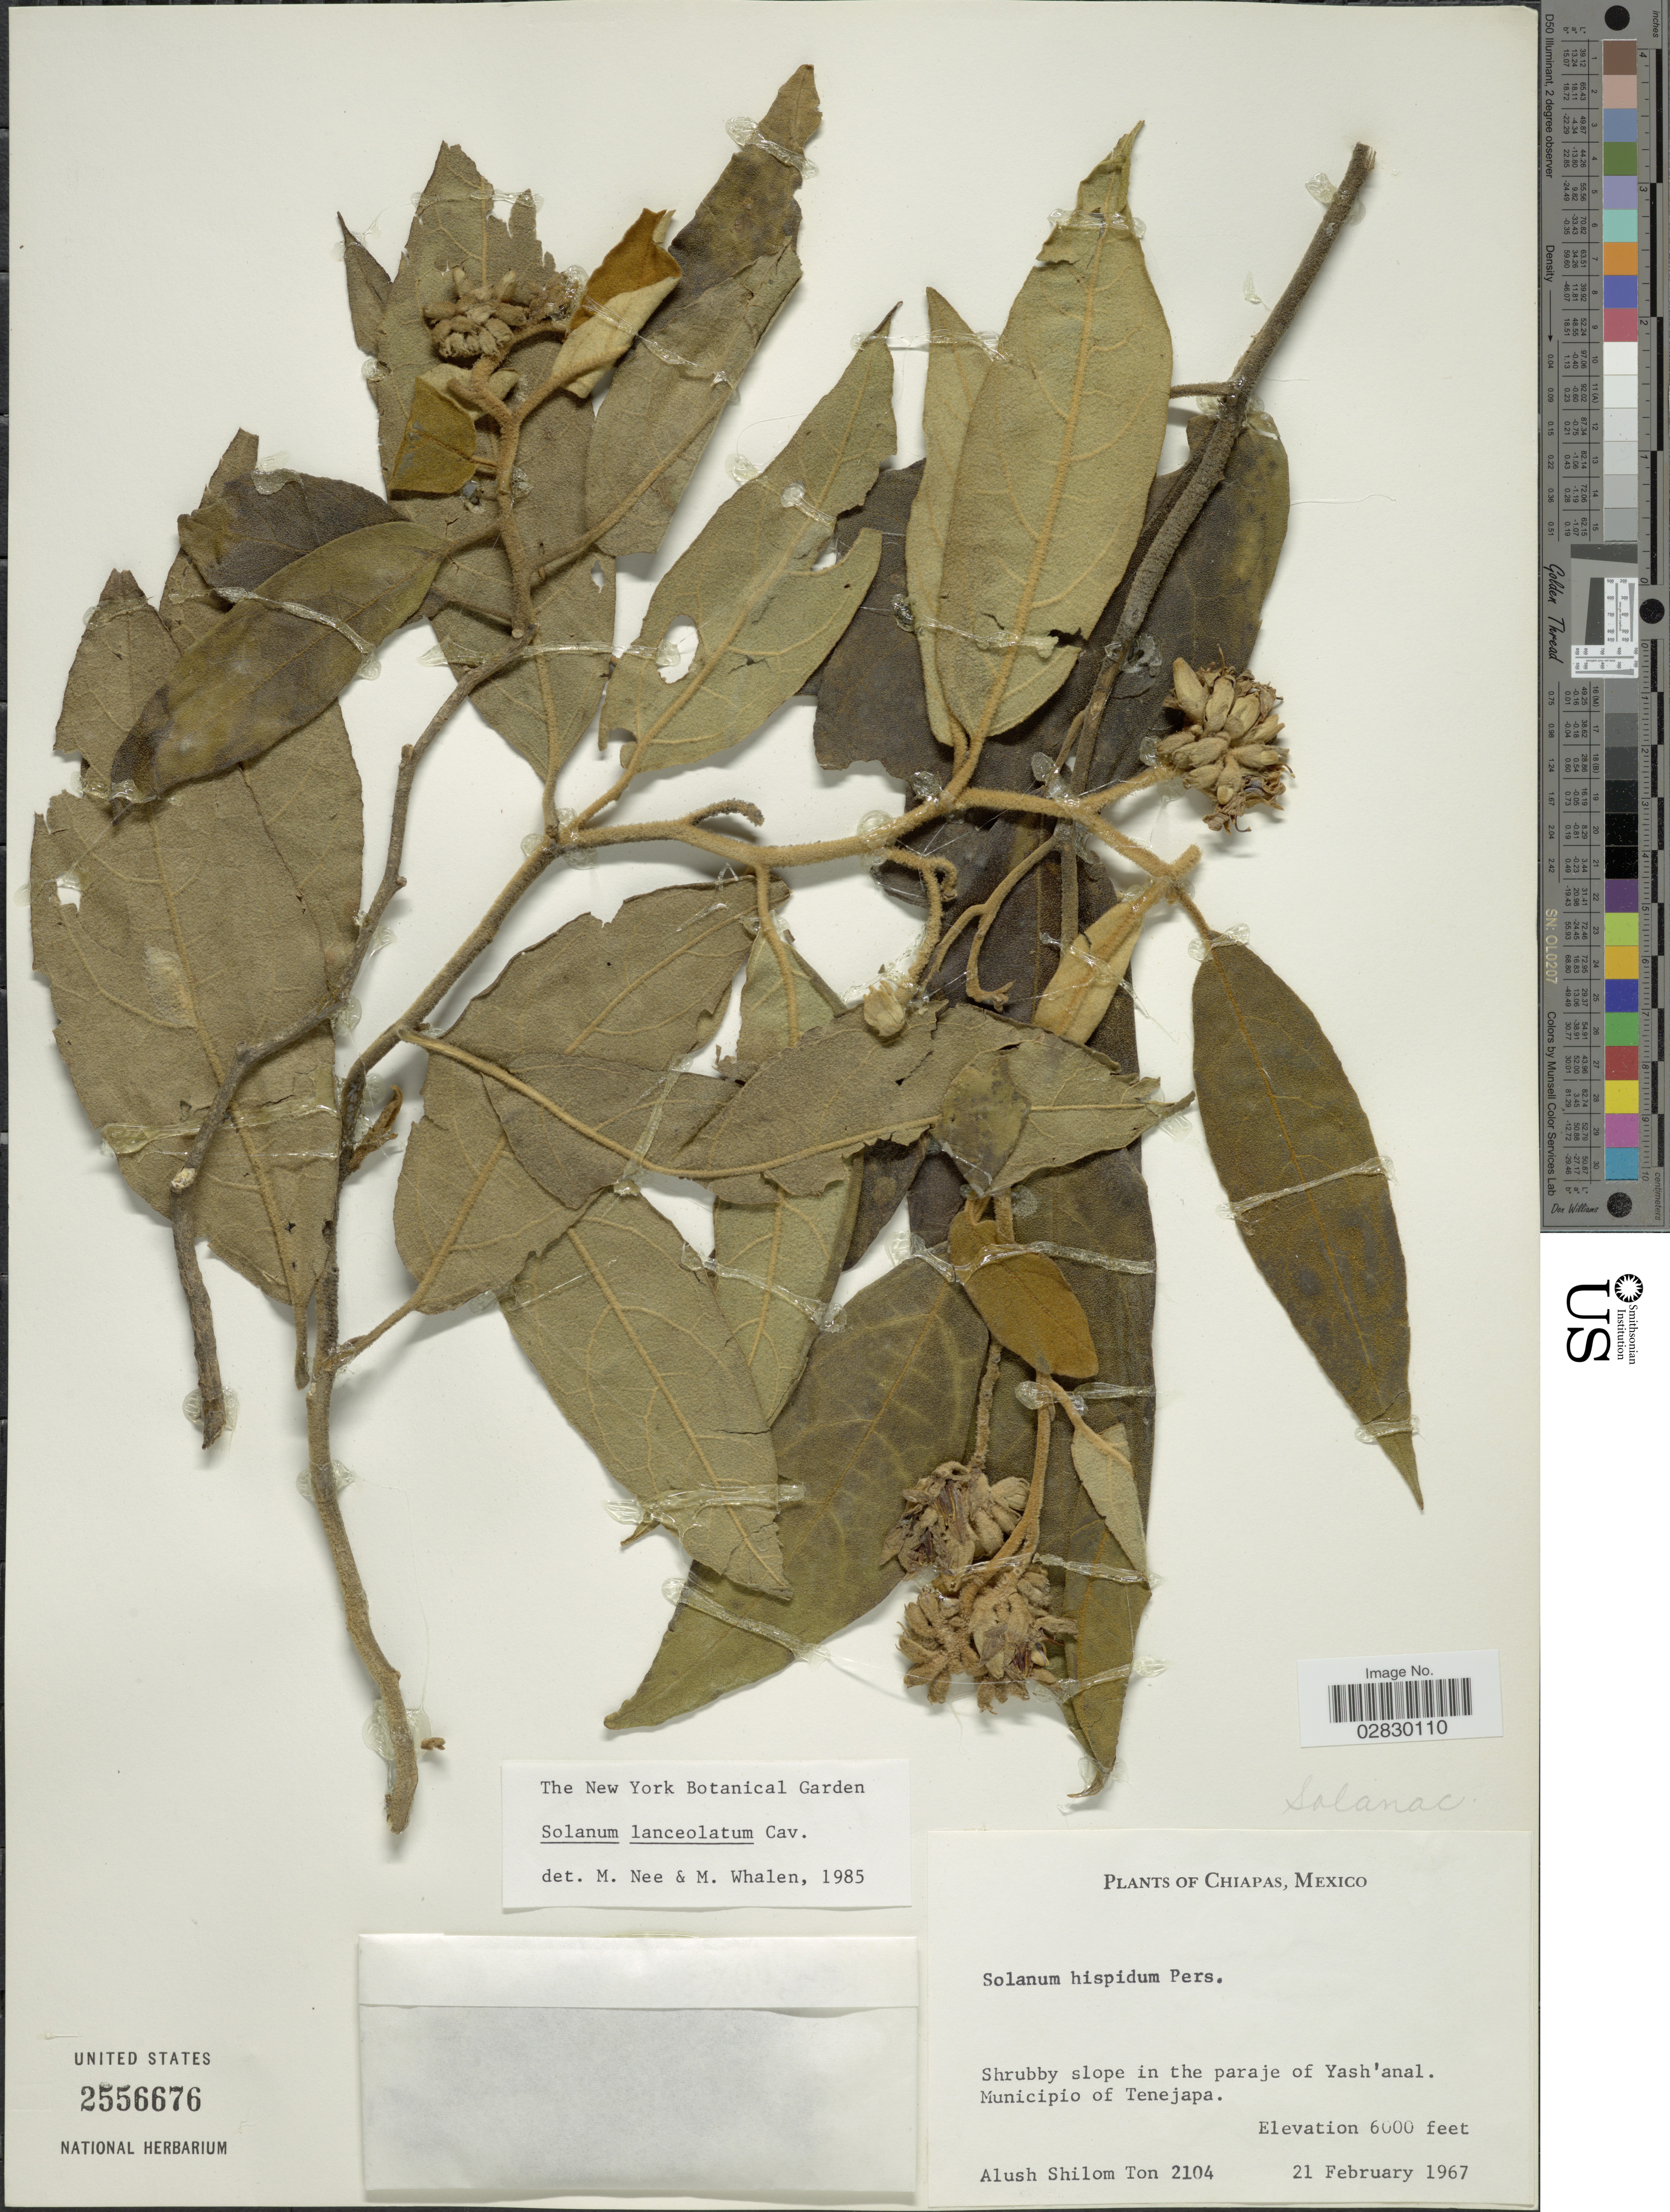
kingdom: Plantae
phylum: Tracheophyta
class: Magnoliopsida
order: Solanales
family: Solanaceae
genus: Solanum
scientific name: Solanum lanceolatum Berthault, nom. illeg.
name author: Berthault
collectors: A. M. Ton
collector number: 2104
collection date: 1967-02-21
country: Mexico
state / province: Chiapas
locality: Shrubby slope in the paraje of Yash'anal. Municipio of Tenejapa.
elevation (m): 1829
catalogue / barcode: US 2556676